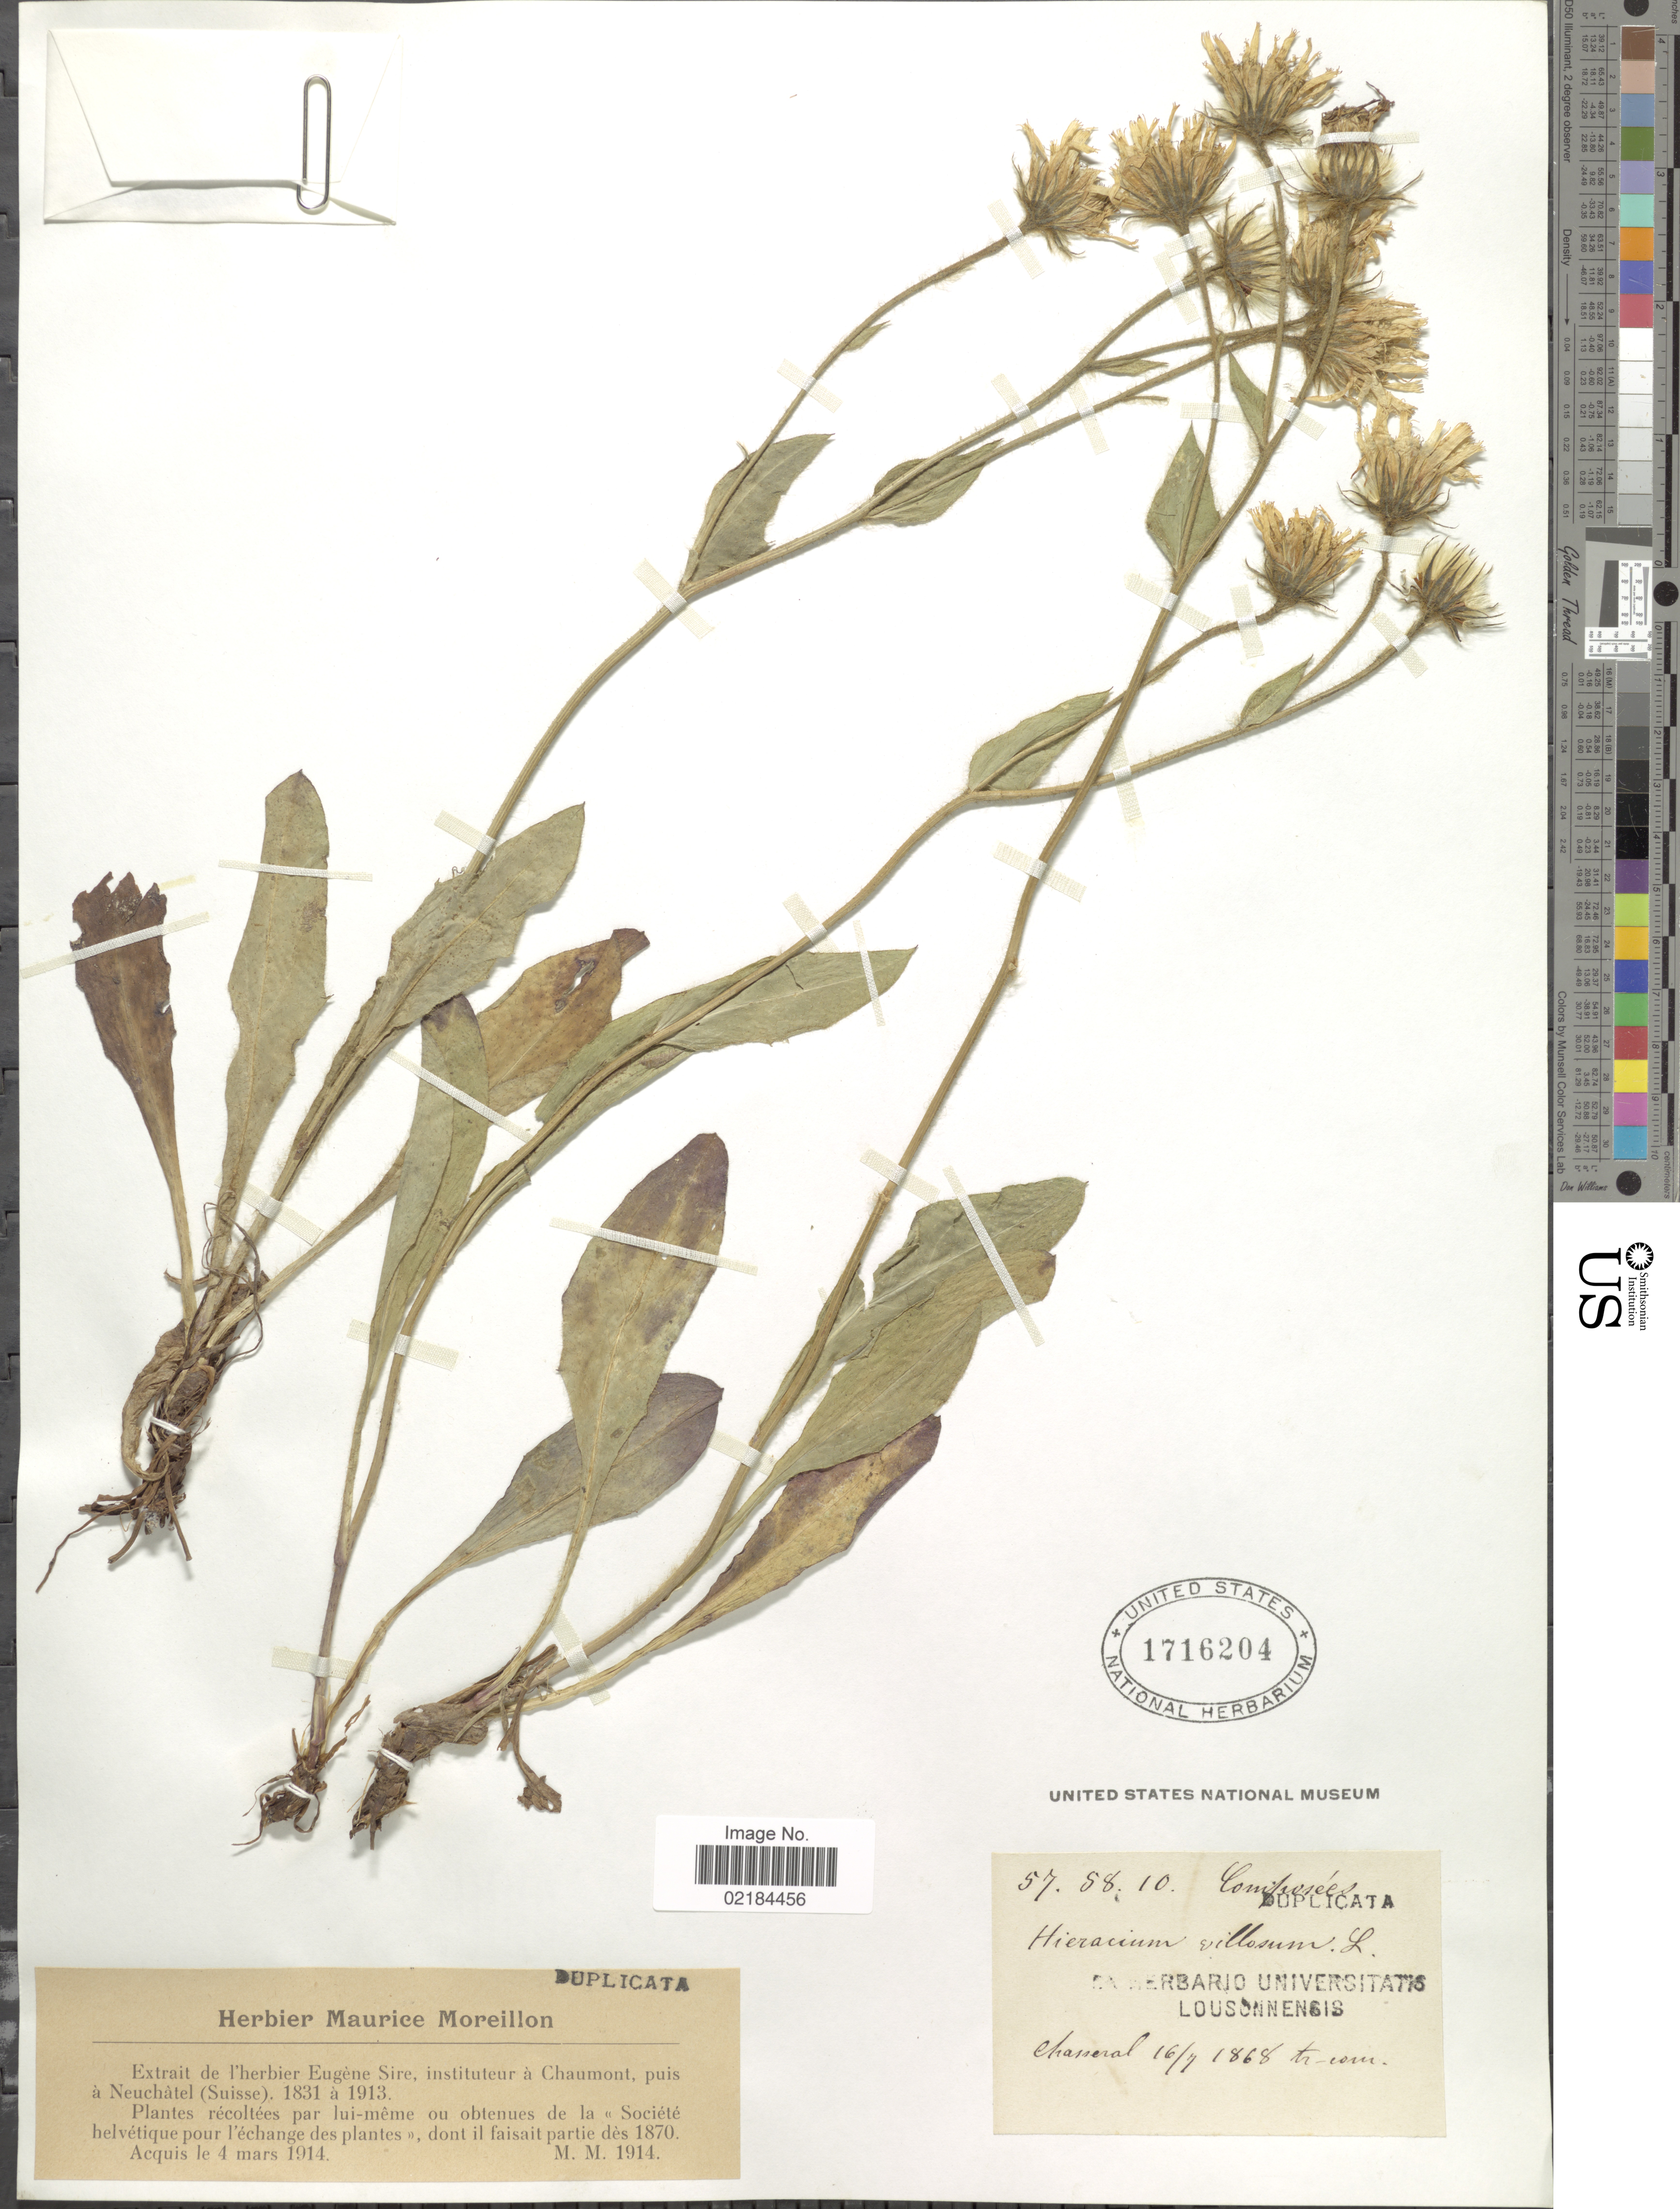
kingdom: Plantae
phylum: Tracheophyta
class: Magnoliopsida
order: Asterales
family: Asteraceae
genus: Hieracium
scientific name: Hieracium villosum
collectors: M. Moreillon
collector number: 578810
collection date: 1914-03-04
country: Switzerland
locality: Extrait de l'herbier Eugene Sire, instituteur a Chaumont, puis a Neuchatel (Suise)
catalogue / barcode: US 1716204